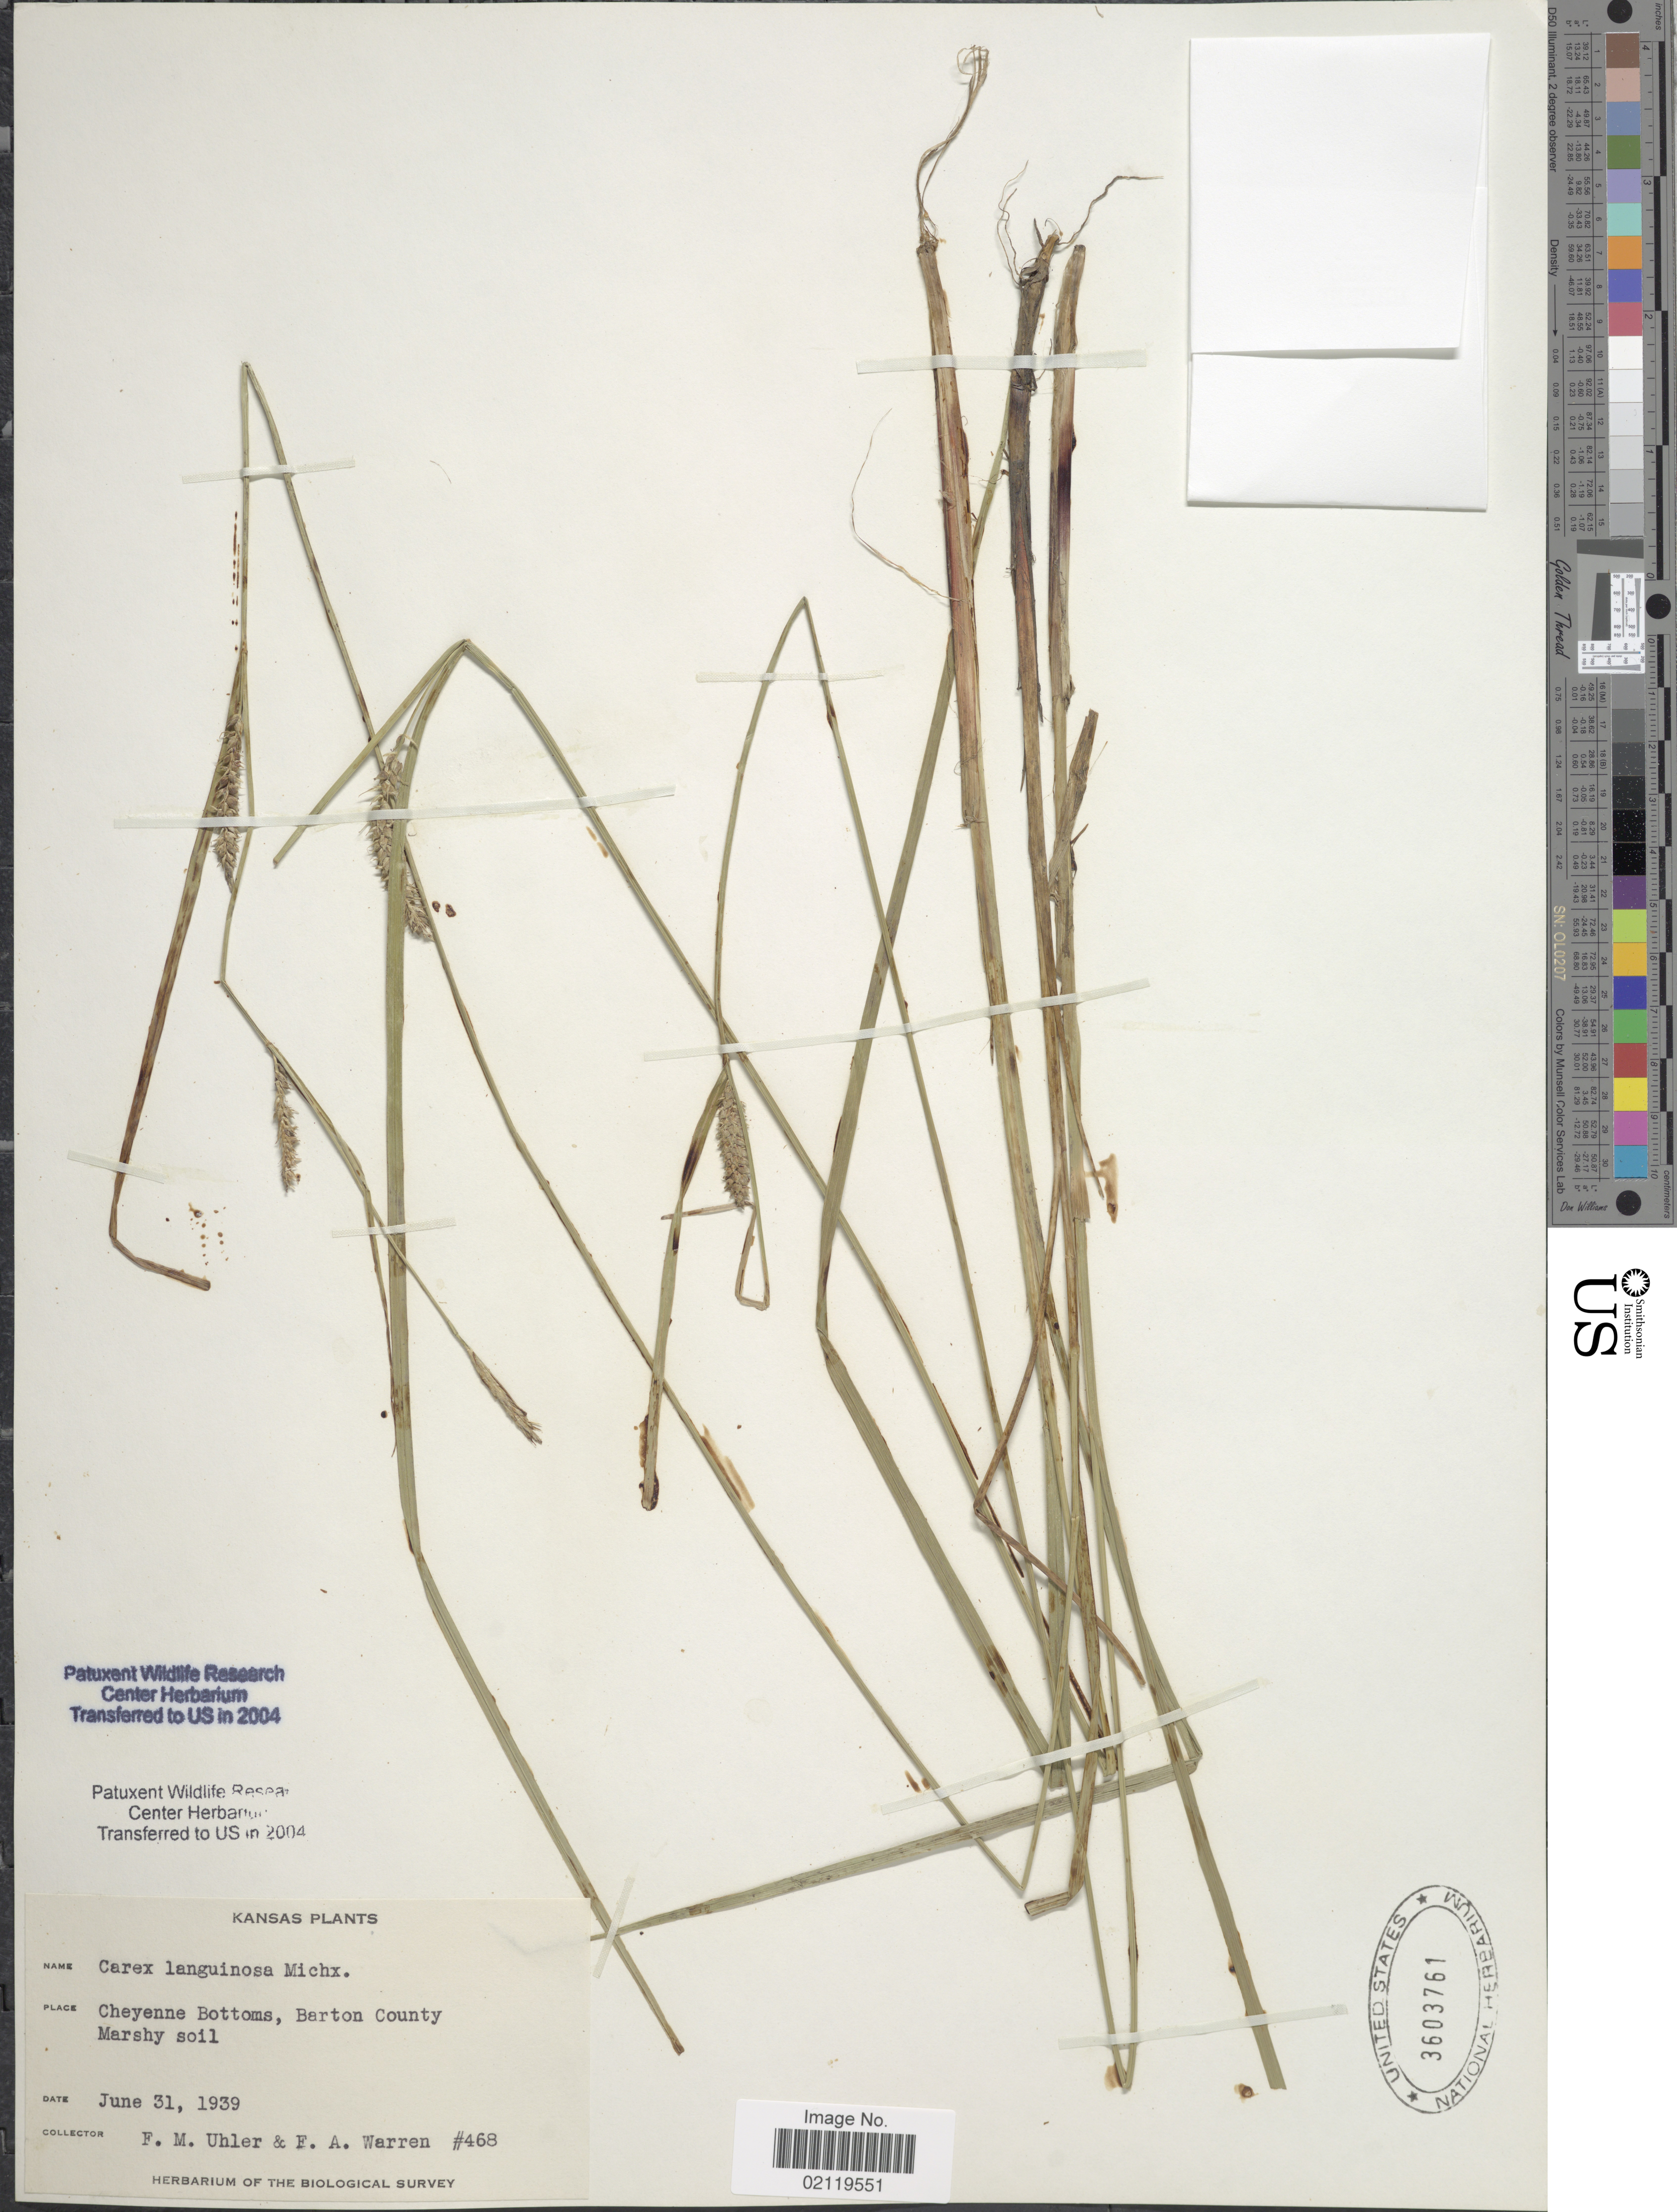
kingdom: Plantae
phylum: Tracheophyta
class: Liliopsida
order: Poales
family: Cyperaceae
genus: Carex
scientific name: Carex pellita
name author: Muhl. ex Willd.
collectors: F. M. Uhler & F. Warren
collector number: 468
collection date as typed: Transcribed d/m/y: 31/6/1939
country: United States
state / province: Kansas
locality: Cheyenne Bottoms, Barton County.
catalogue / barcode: US 3603761